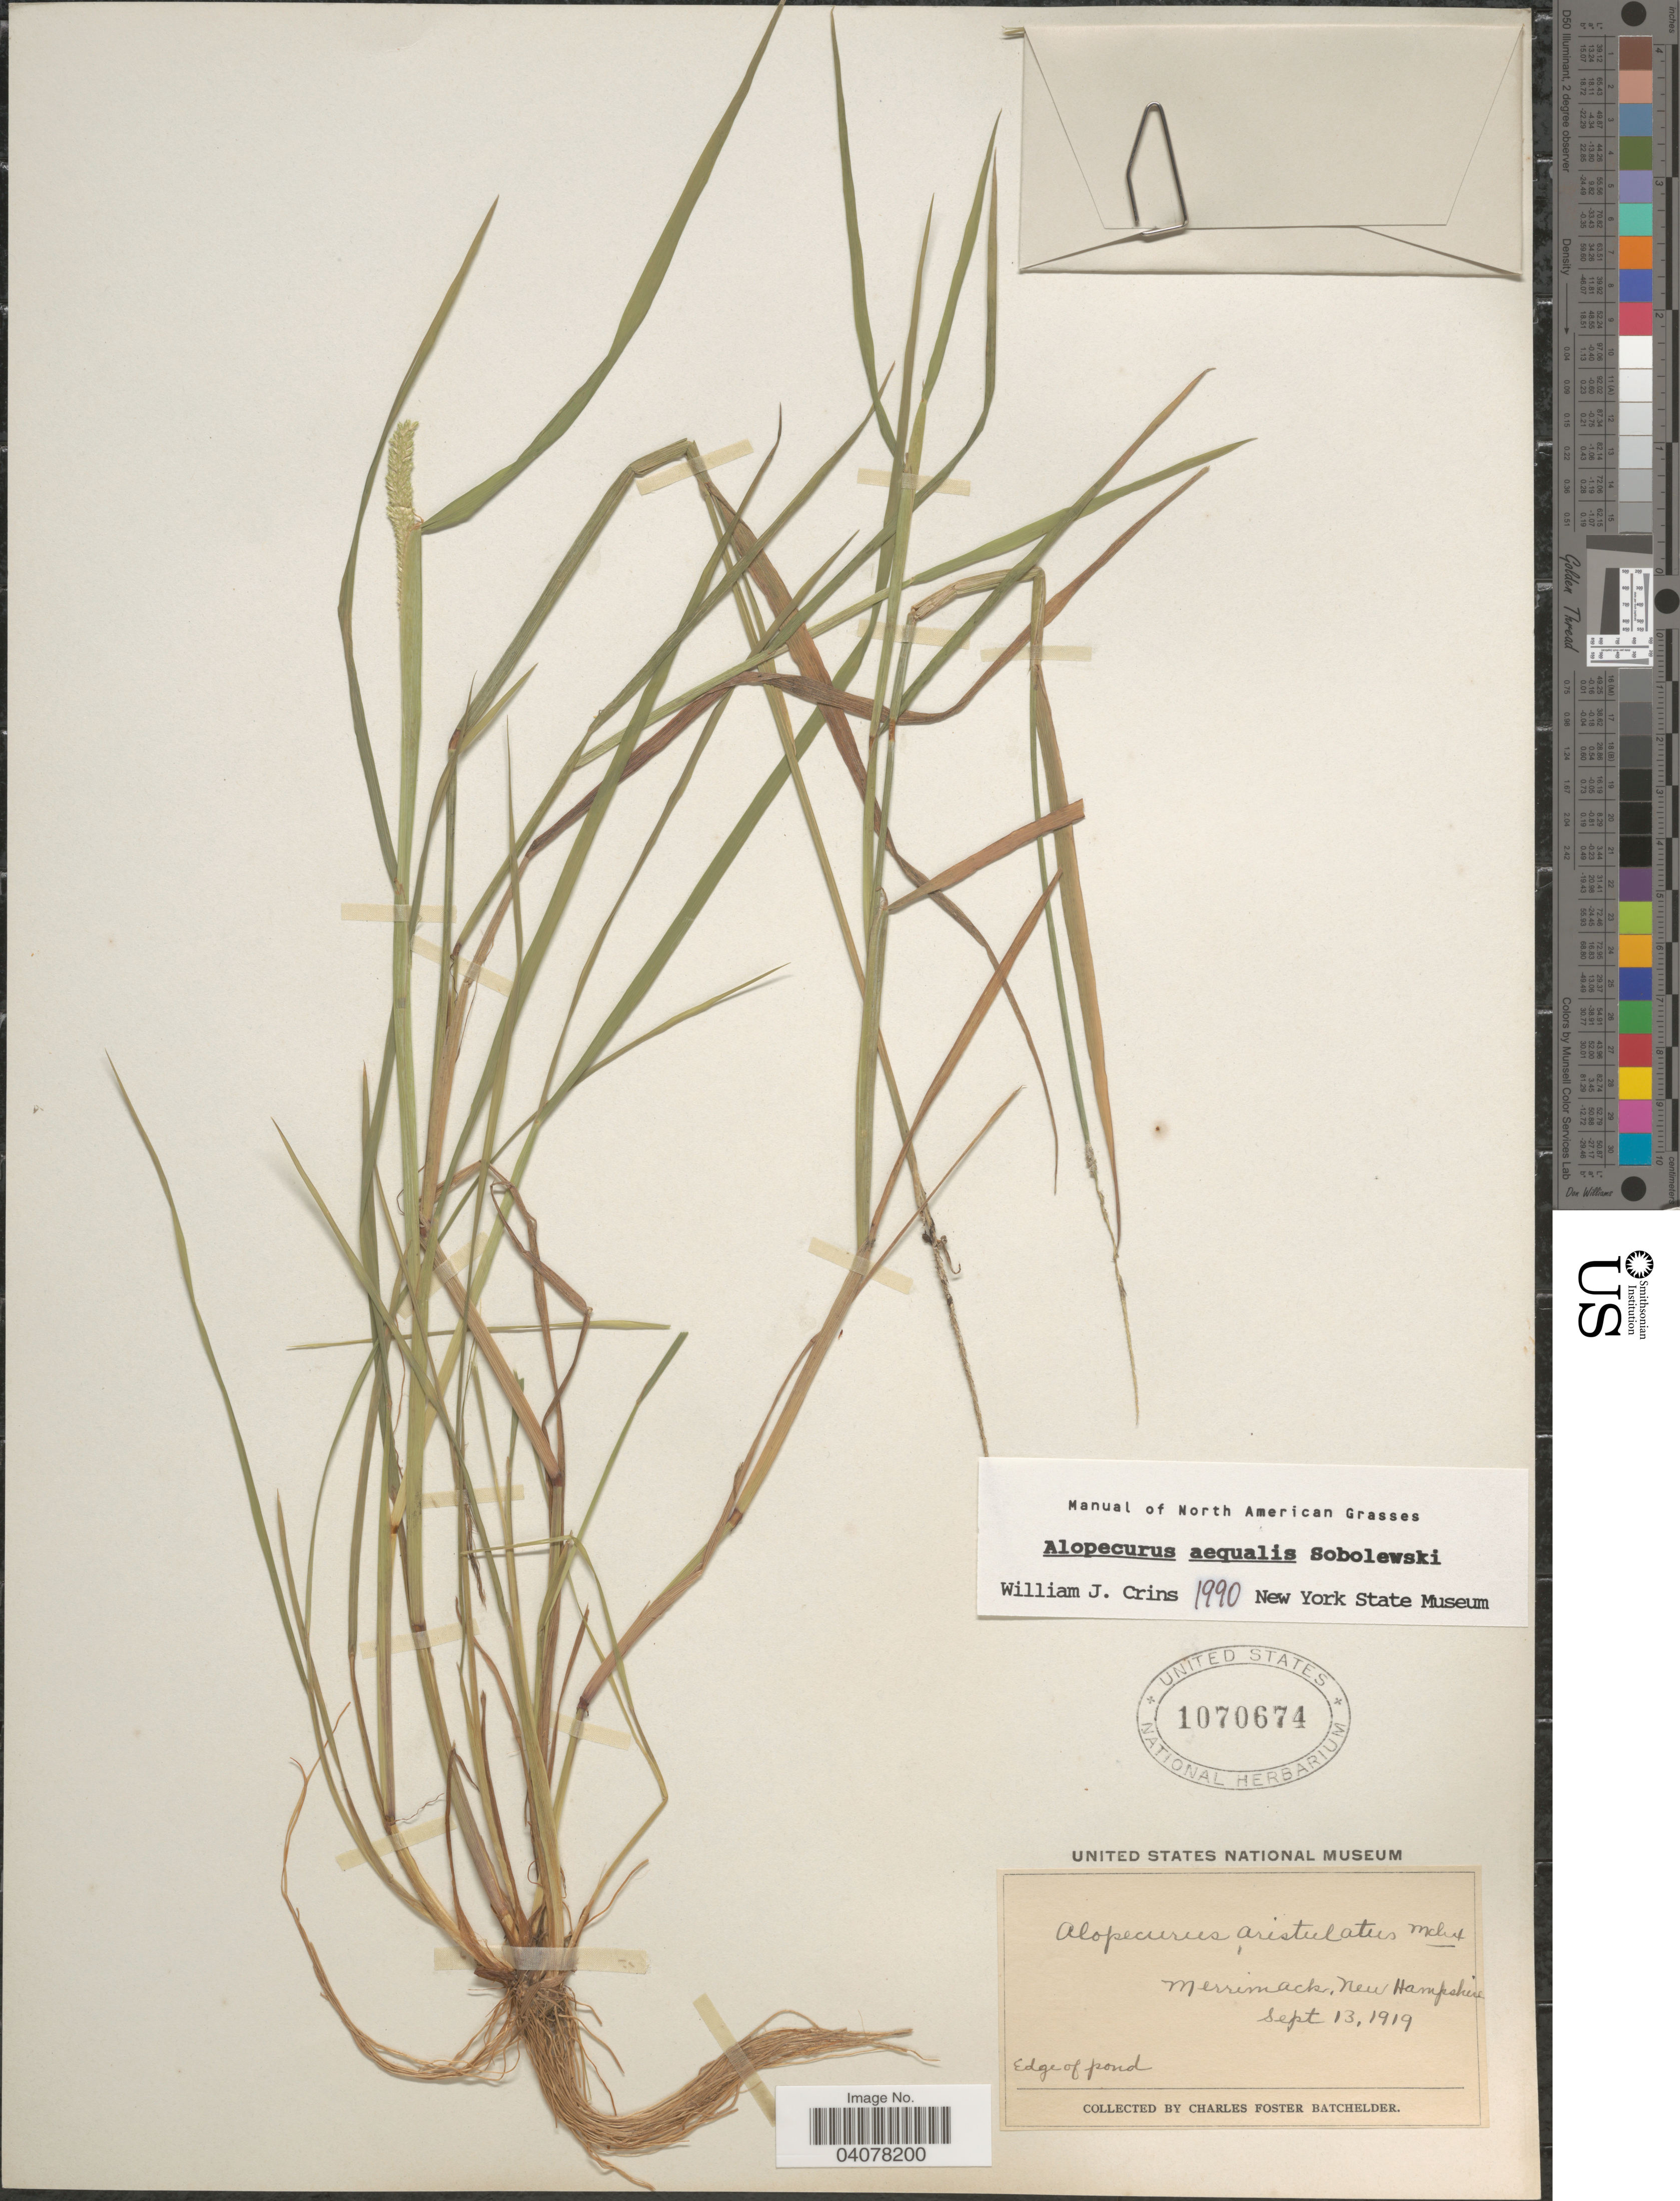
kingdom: Plantae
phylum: Tracheophyta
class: Liliopsida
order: Poales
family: Poaceae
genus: Alopecurus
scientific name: Alopecurus aequalis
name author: Sobol.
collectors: C. Batchelder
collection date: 1919-09-13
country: United States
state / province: New Hampshire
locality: Merrimach. Edge of pond.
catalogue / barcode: US 1070674